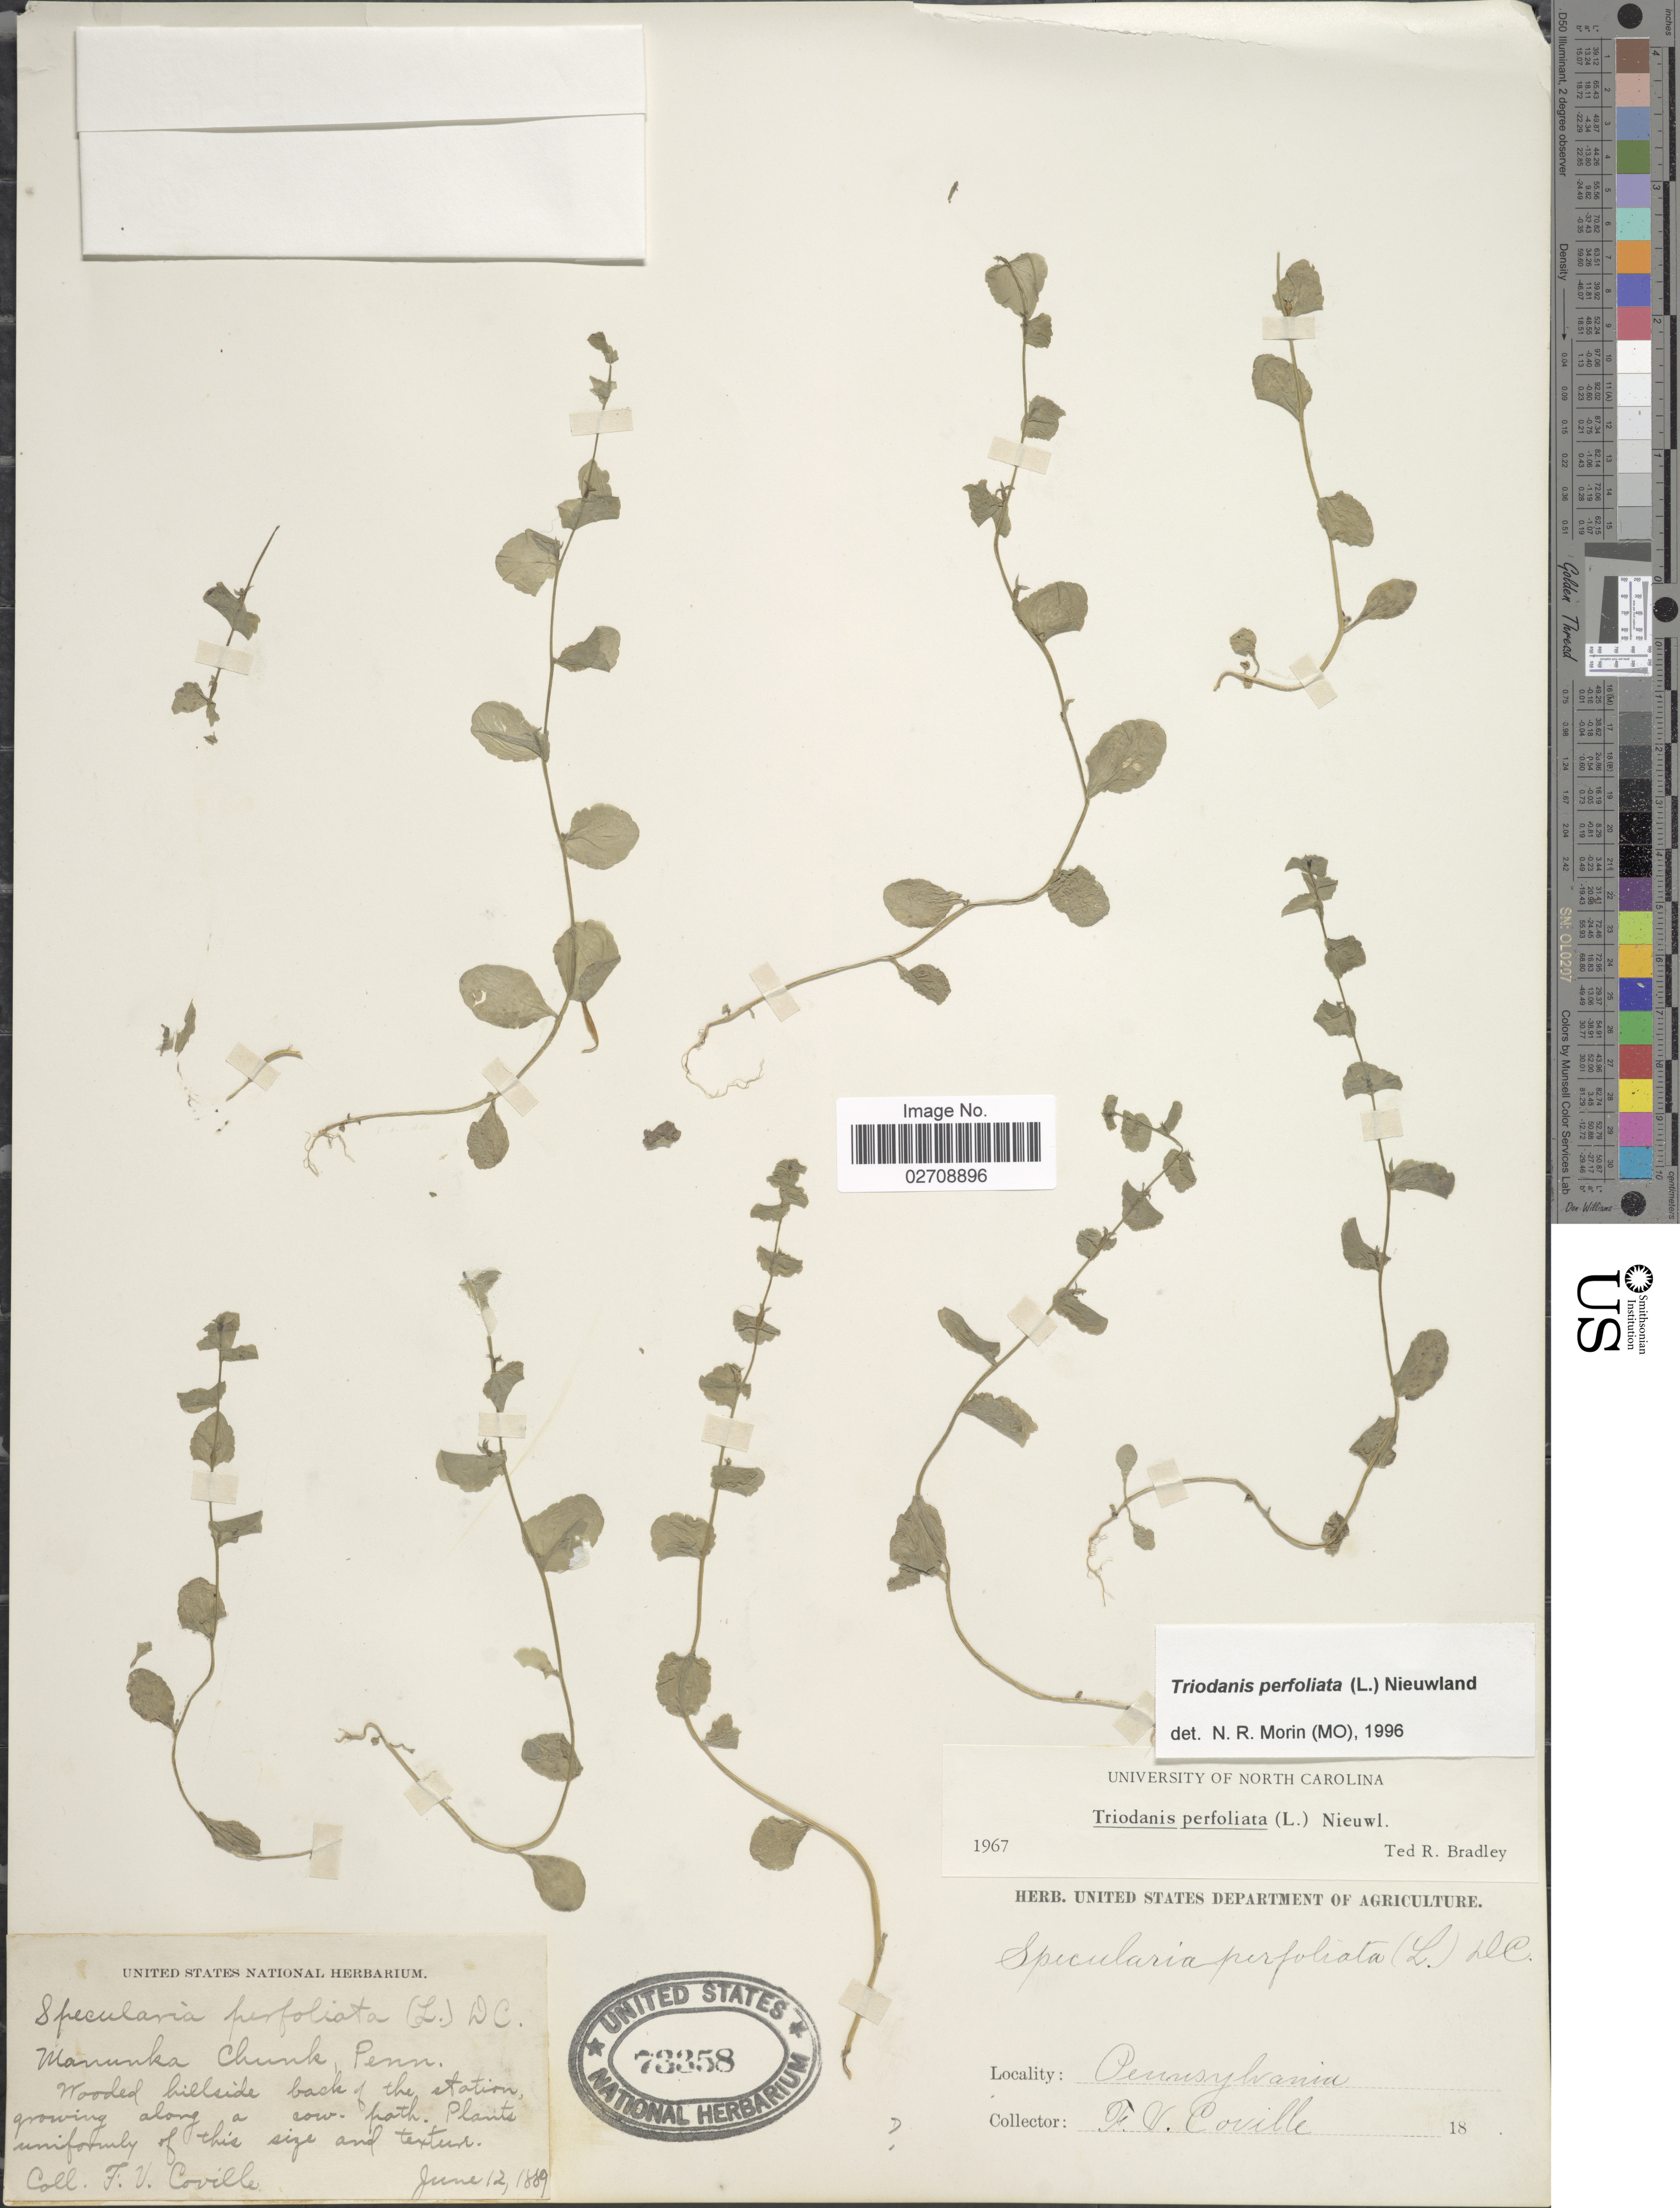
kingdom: Plantae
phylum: Tracheophyta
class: Magnoliopsida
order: Asterales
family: Campanulaceae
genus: Triodanis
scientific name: Triodanis perfoliata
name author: (L.) Nieuwl.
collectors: F. V. Coville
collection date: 1889-06-12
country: United States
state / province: Pennsylvania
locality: Manunka Chunk, Wooded hillside back of the station, growing along a row path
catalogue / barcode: US 73358